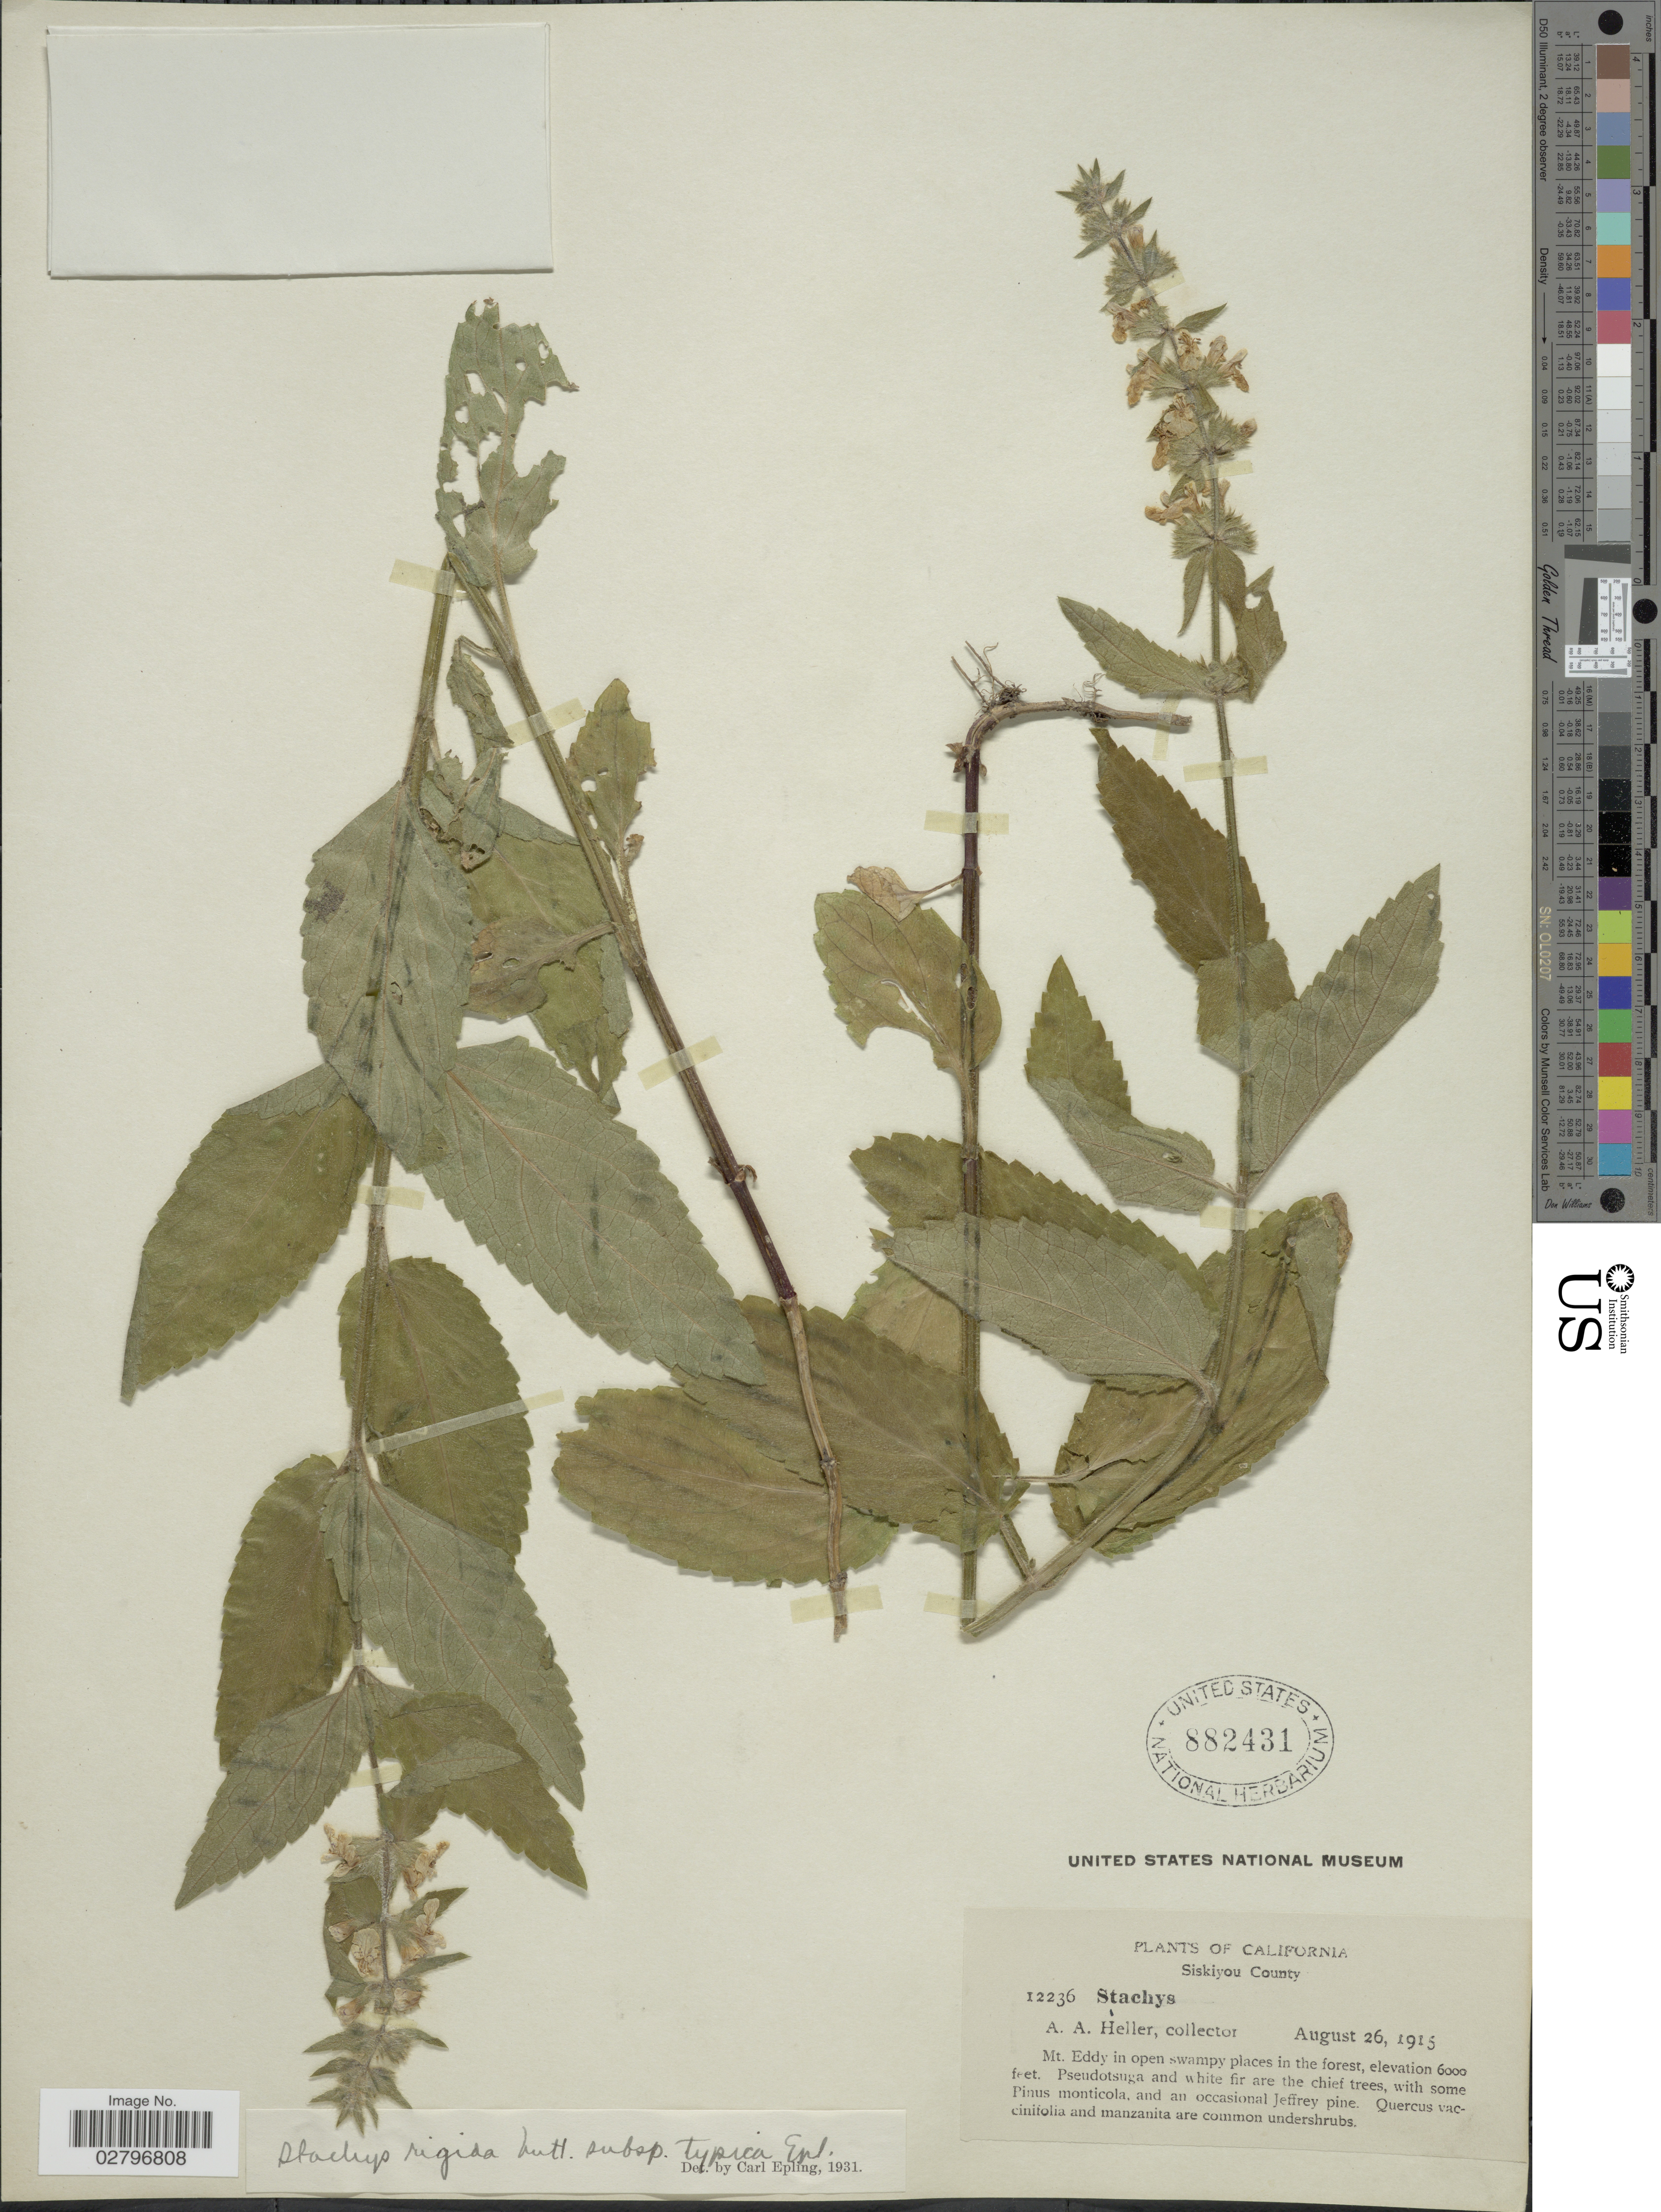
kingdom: Plantae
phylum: Tracheophyta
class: Magnoliopsida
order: Lamiales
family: Lamiaceae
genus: Stachys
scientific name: Stachys rigida subsp. typica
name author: Epling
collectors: A. A. Heller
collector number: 12236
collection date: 1915-08-26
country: United States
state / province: California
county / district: Siskiyou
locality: Siskiyou County, Mt. Eddy in open swampy places in the forest.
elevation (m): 1829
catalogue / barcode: US 882431